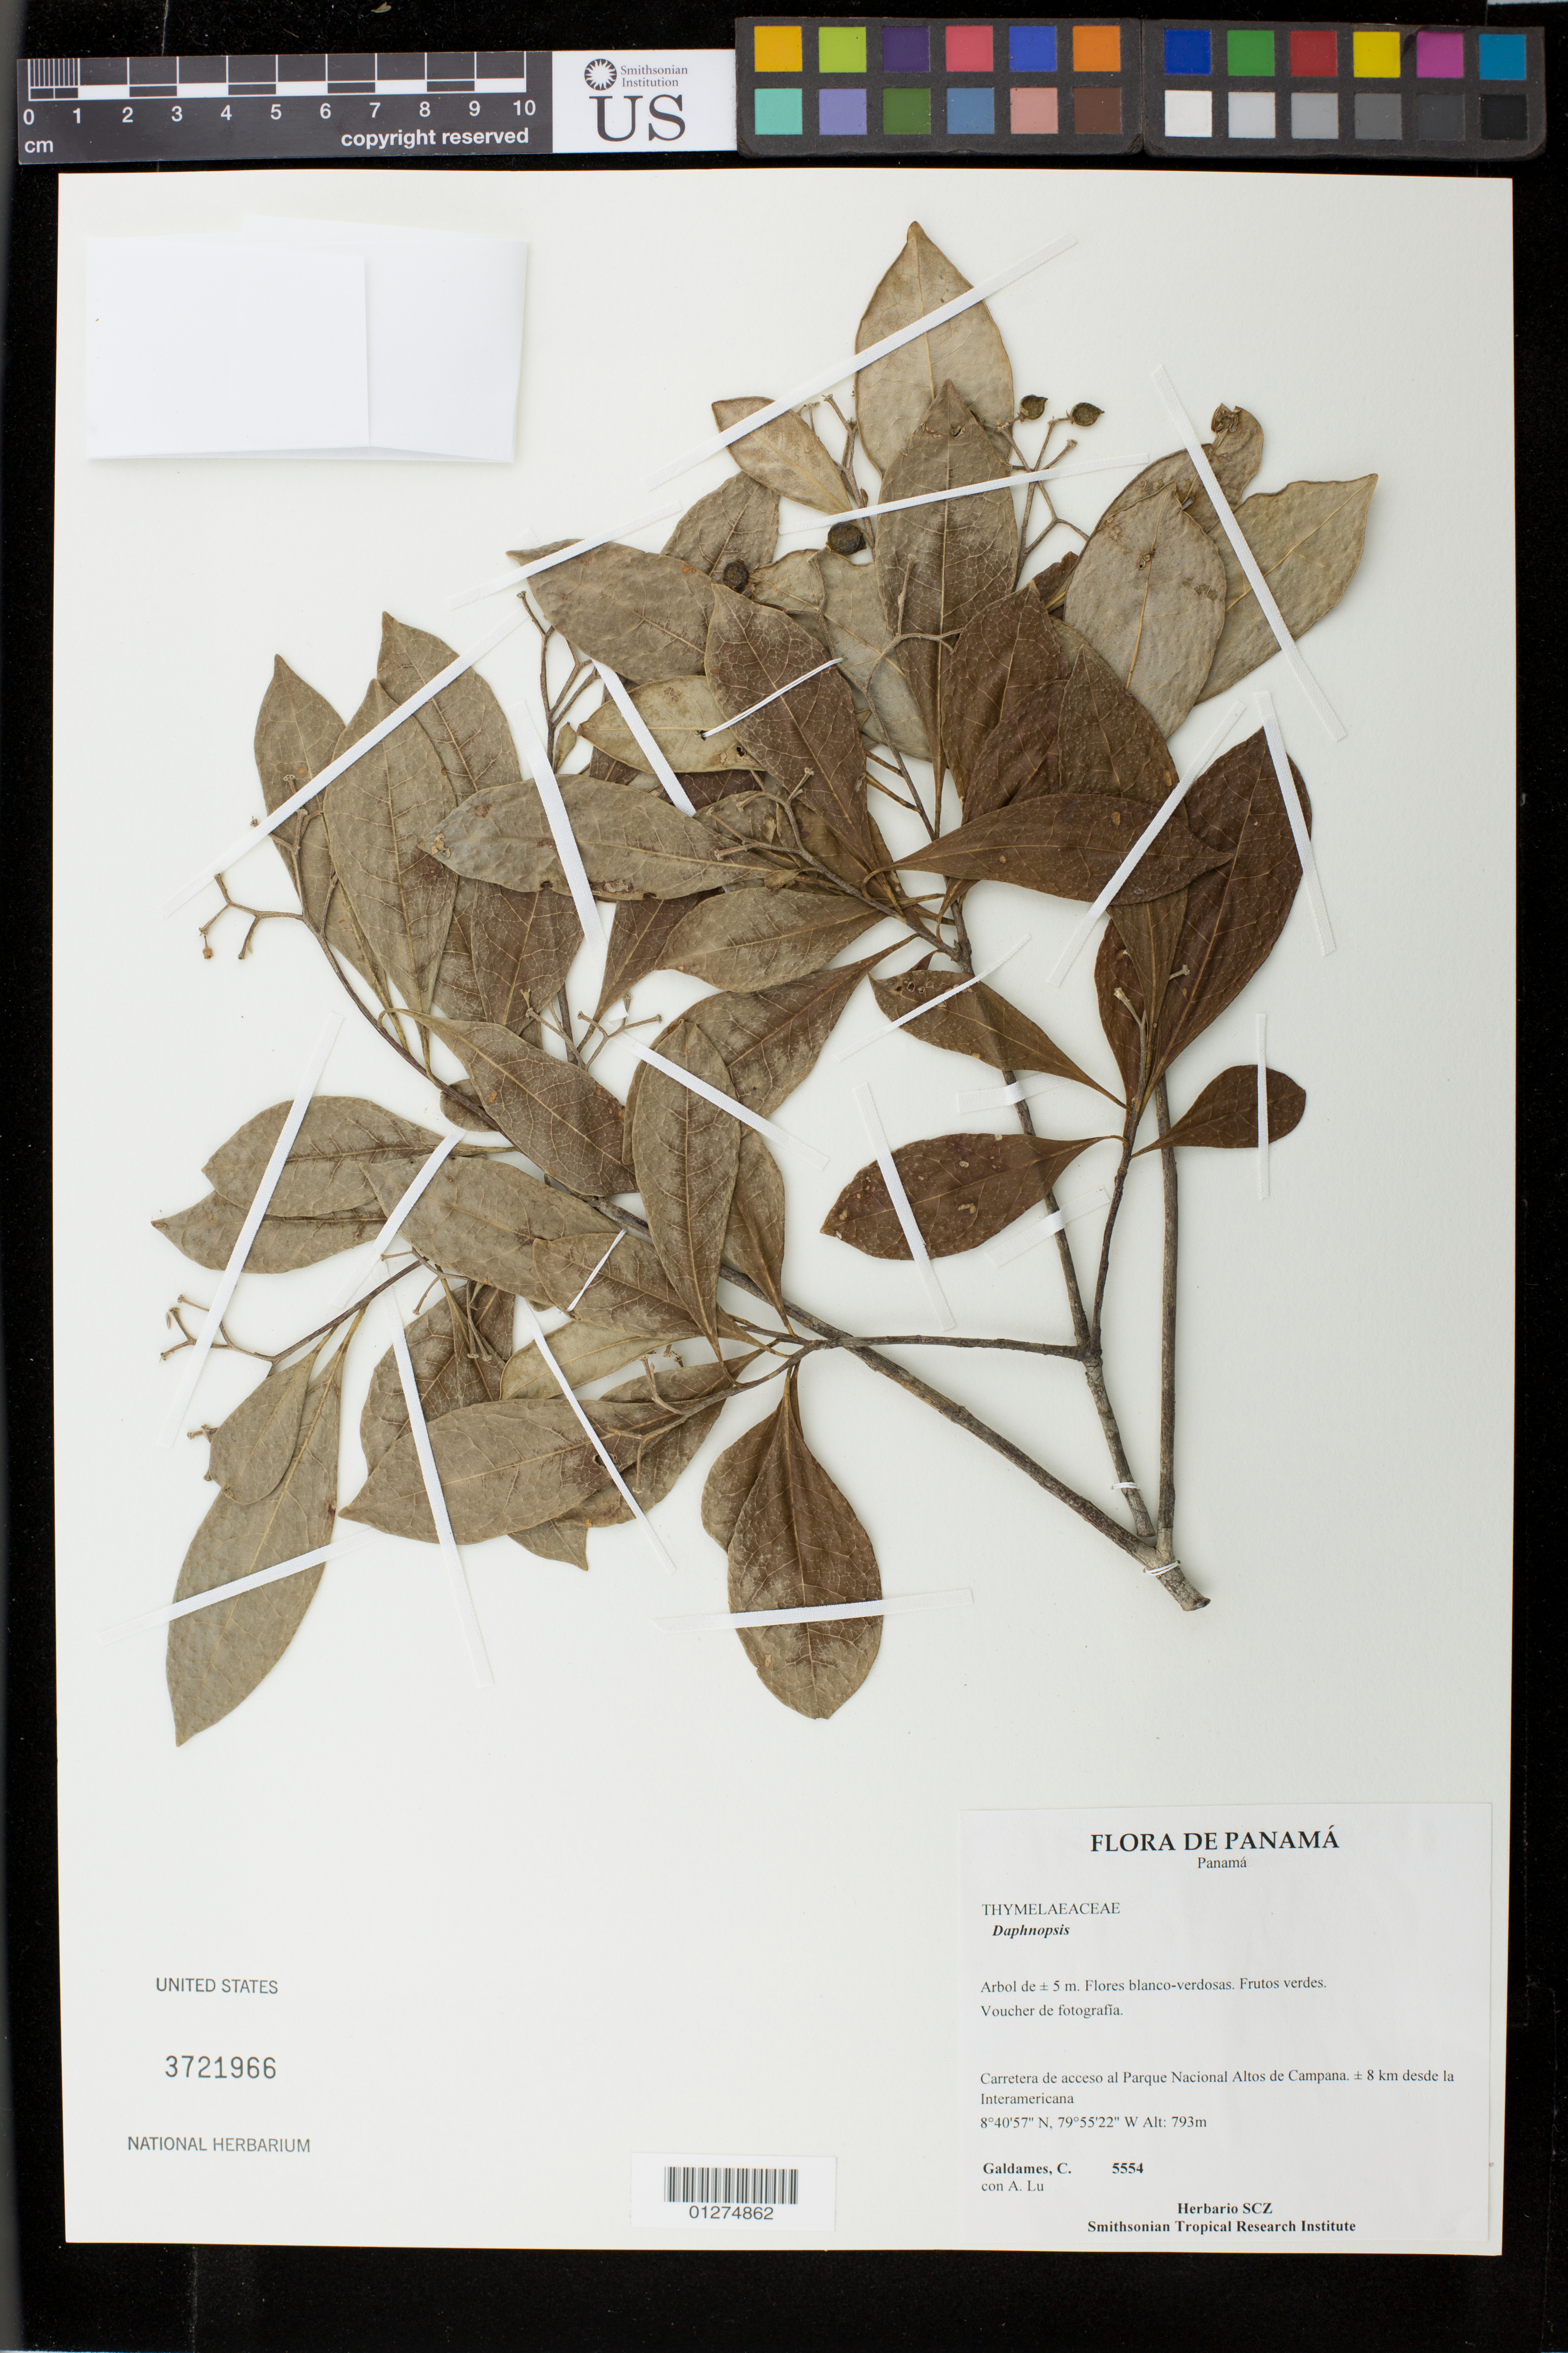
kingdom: Plantae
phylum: Tracheophyta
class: Magnoliopsida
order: Malvales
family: Thymelaeaceae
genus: Daphnopsis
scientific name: Daphnopsis sp.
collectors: C. Galdames & A. Lu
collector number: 5554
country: Panama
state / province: Panamá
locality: Carretera de acceso al Parque Nacional Altos de Campana. +/- 8 km desde la Interamericana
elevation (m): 793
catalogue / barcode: US 3721966